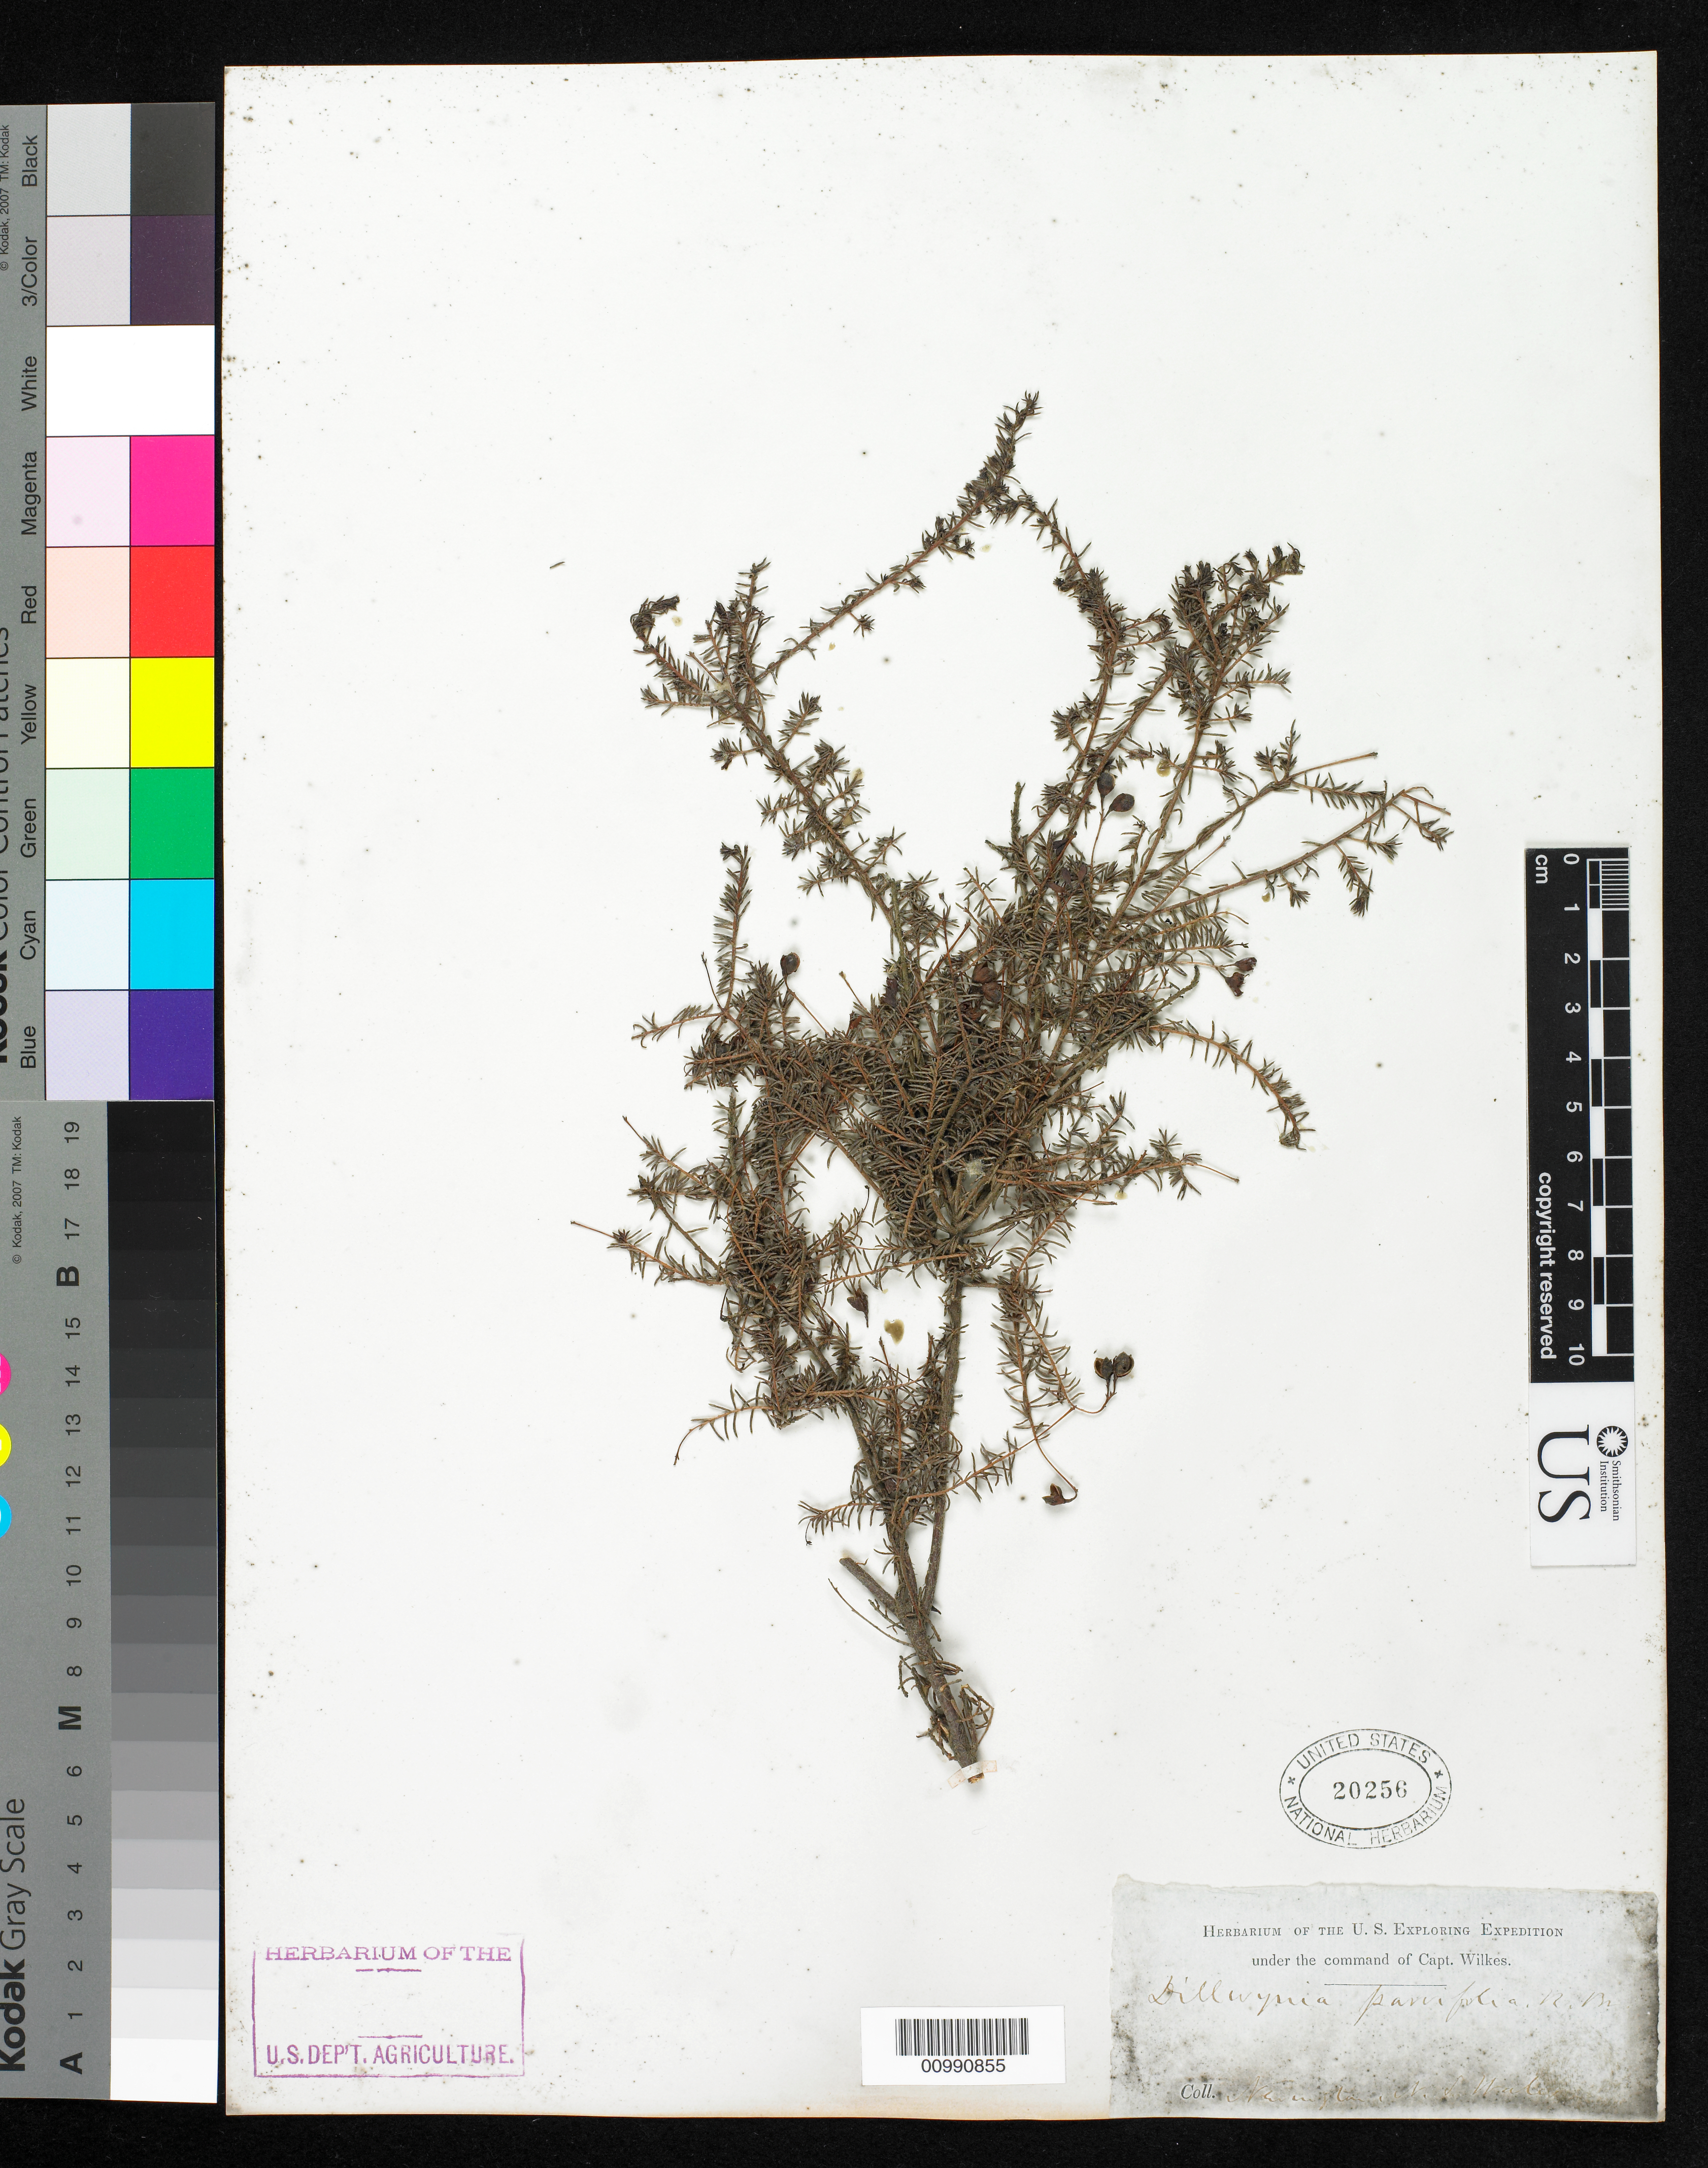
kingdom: Plantae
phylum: Tracheophyta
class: Magnoliopsida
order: Fabales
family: Fabaceae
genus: Dillwynia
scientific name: Dillwynia parvifolia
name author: Sims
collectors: Wilkes Explor. Exped.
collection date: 1838/1842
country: Australia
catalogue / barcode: US 20256